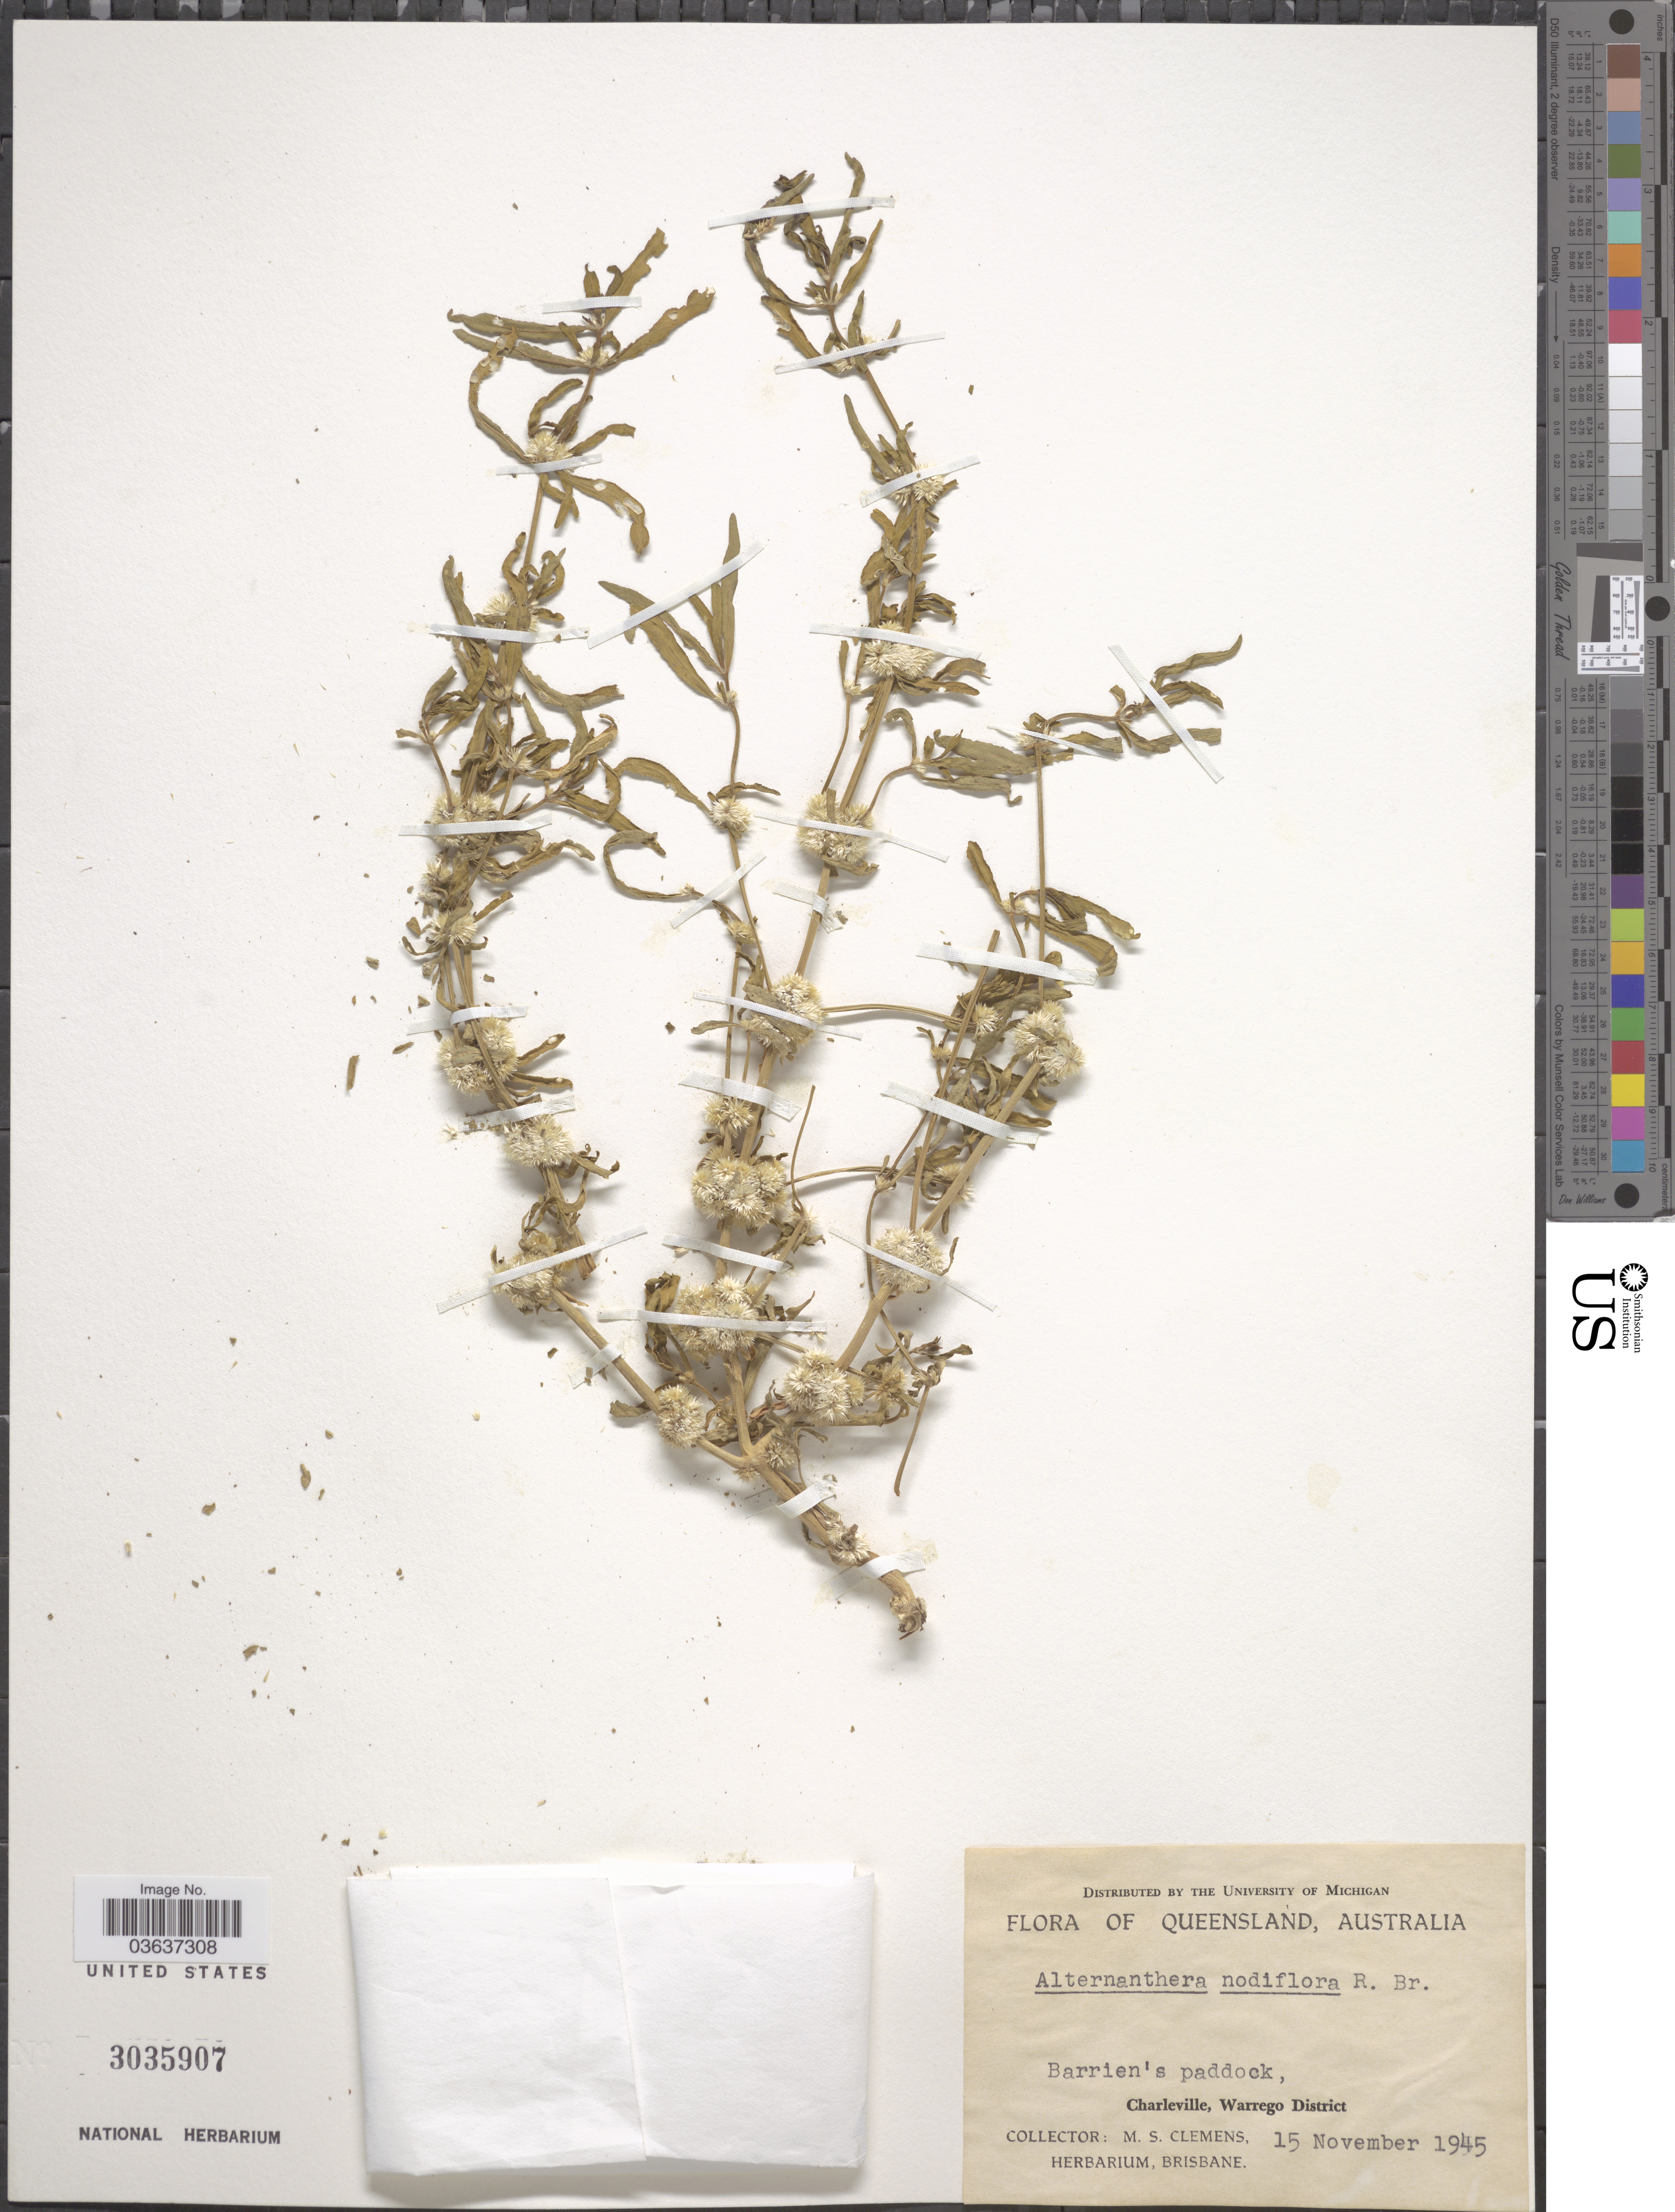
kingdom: Plantae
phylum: Tracheophyta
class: Magnoliopsida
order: Caryophyllales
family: Amaranthaceae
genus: Alternanthera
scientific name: Alternanthera nodiflora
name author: R. Br.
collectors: M. S. Clemens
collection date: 1945-11-15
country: Australia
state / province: Queensland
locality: Barrien's paddock, Charleville, Warrego District.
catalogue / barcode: US 3035907